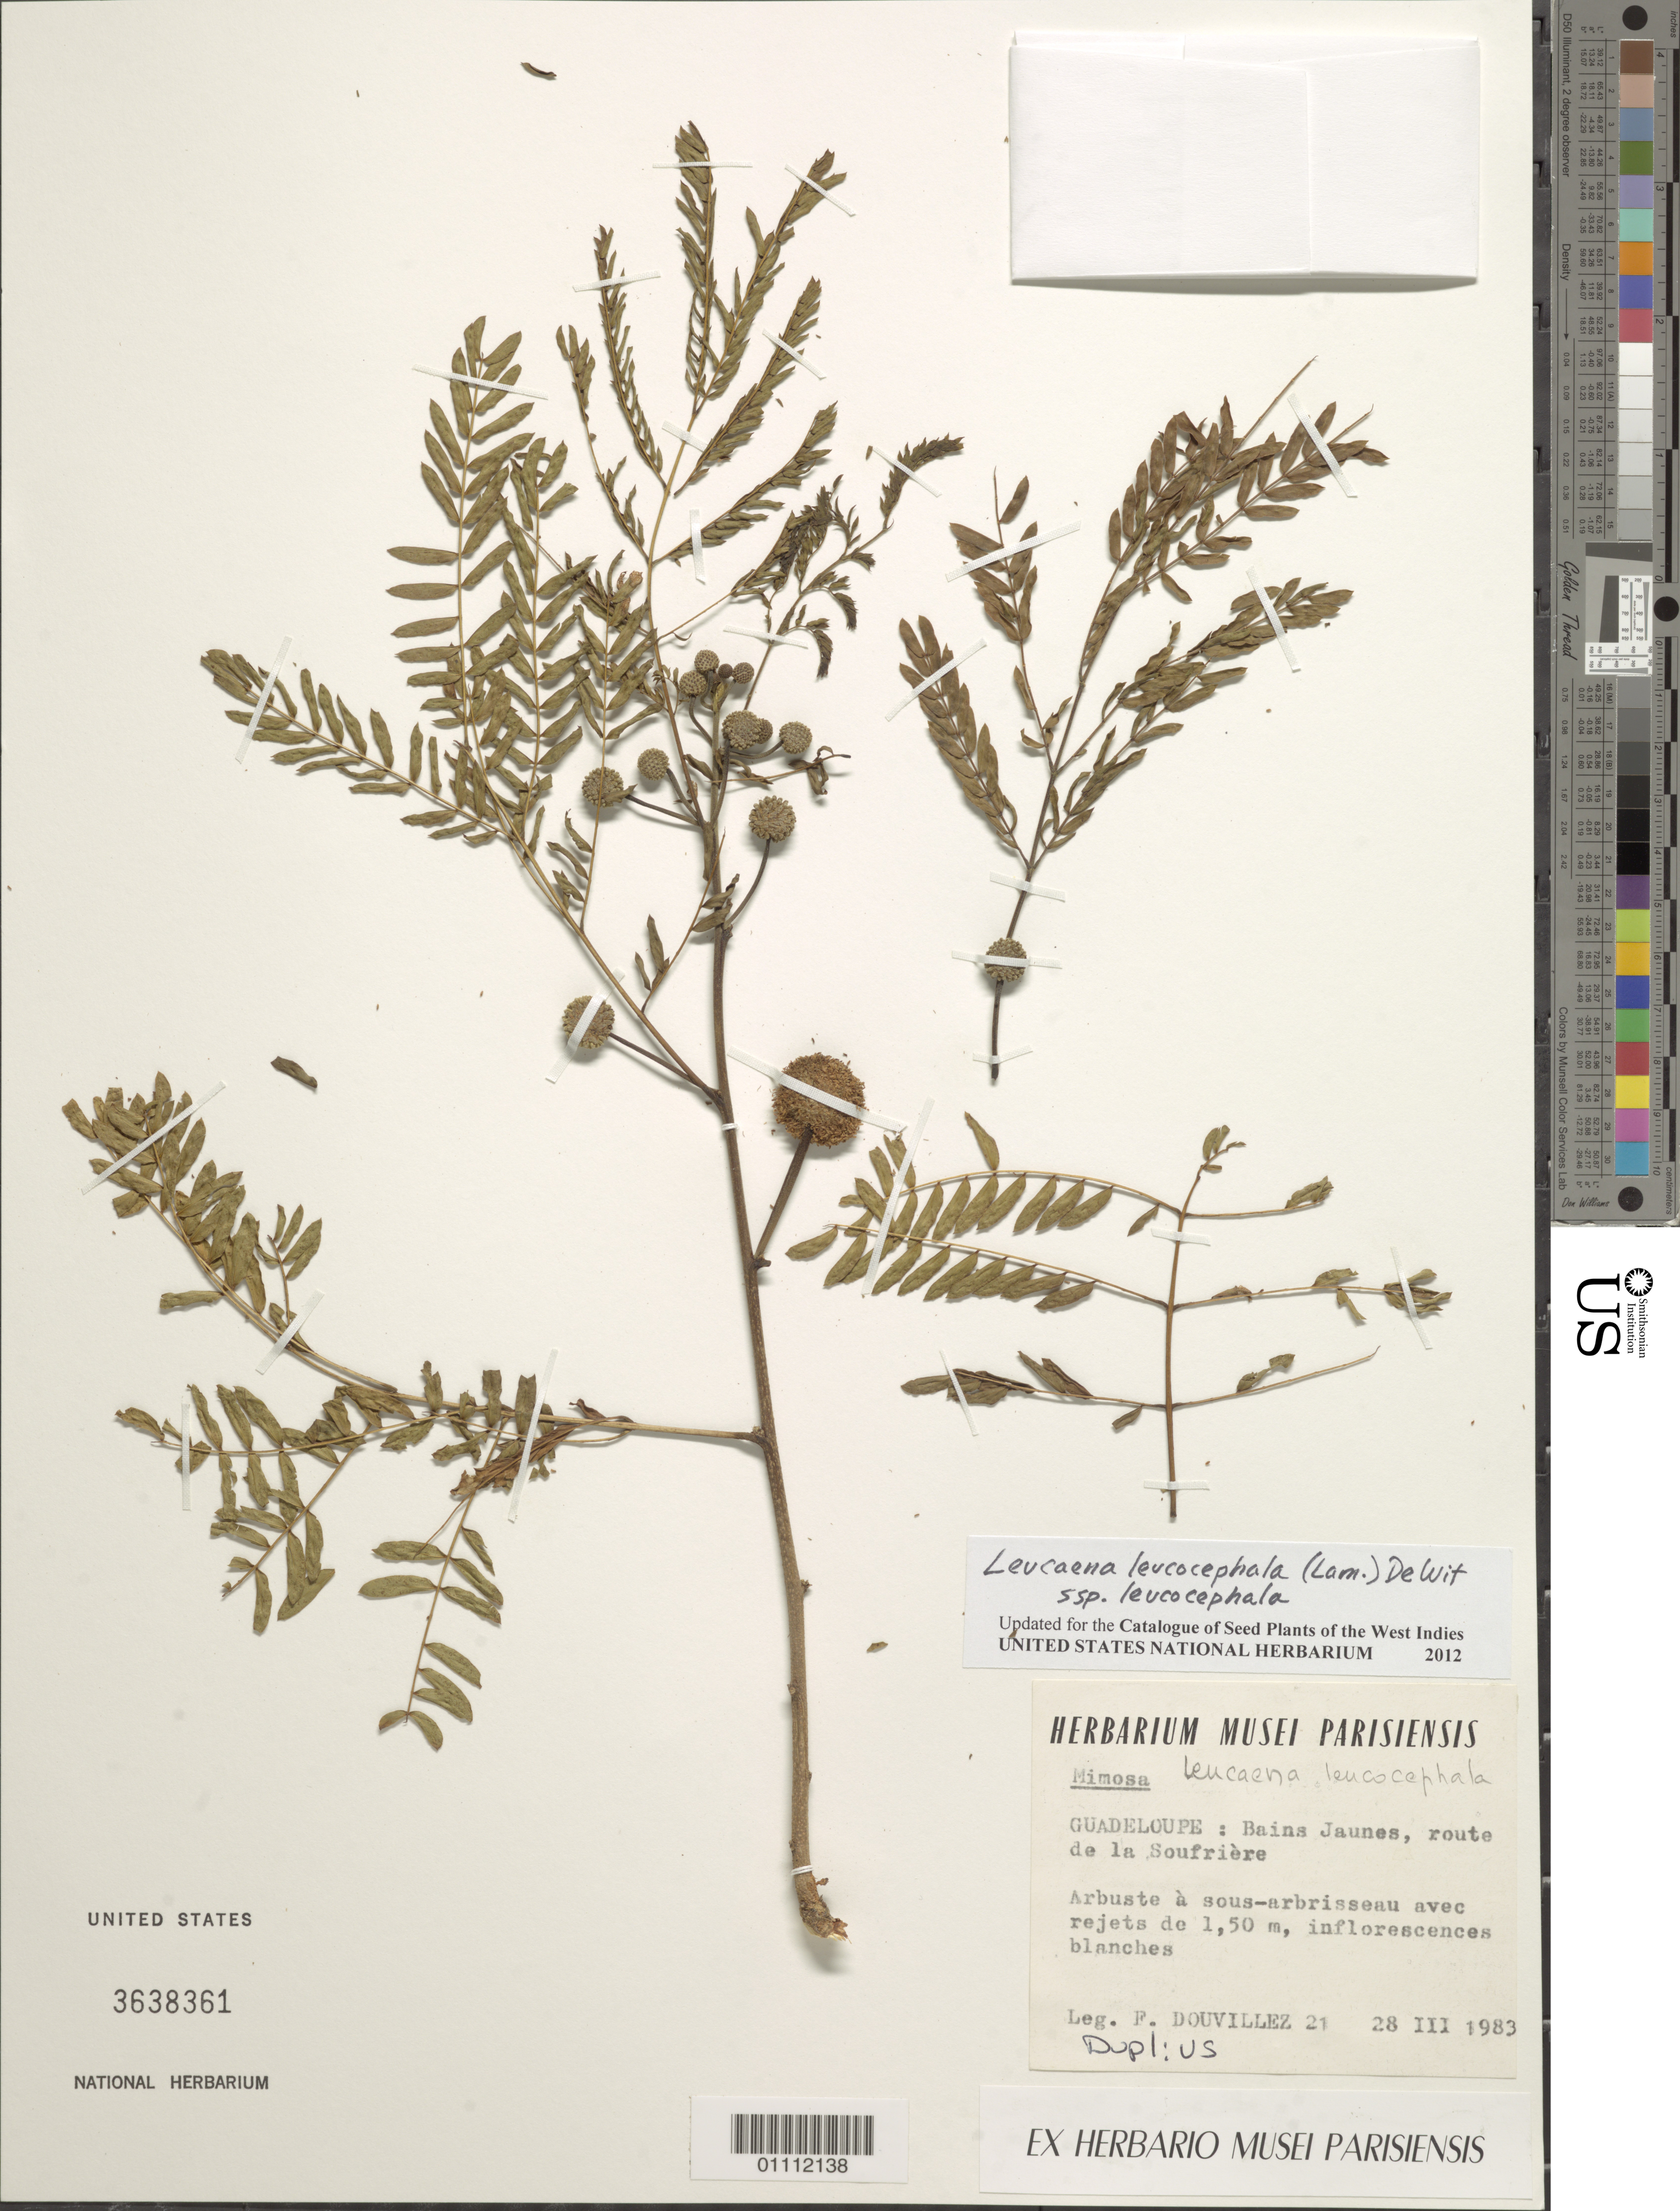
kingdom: Plantae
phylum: Tracheophyta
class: Magnoliopsida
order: Fabales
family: Fabaceae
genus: Leucaena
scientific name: Leucaena leucocephala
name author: (Lam.) de Wit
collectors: F. Douvillez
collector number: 21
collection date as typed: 28 Mar 1983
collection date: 1983-03-28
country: Guadeloupe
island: Basse Terre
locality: Bains Jaunes, route de la Soufrière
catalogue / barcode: US 3638361